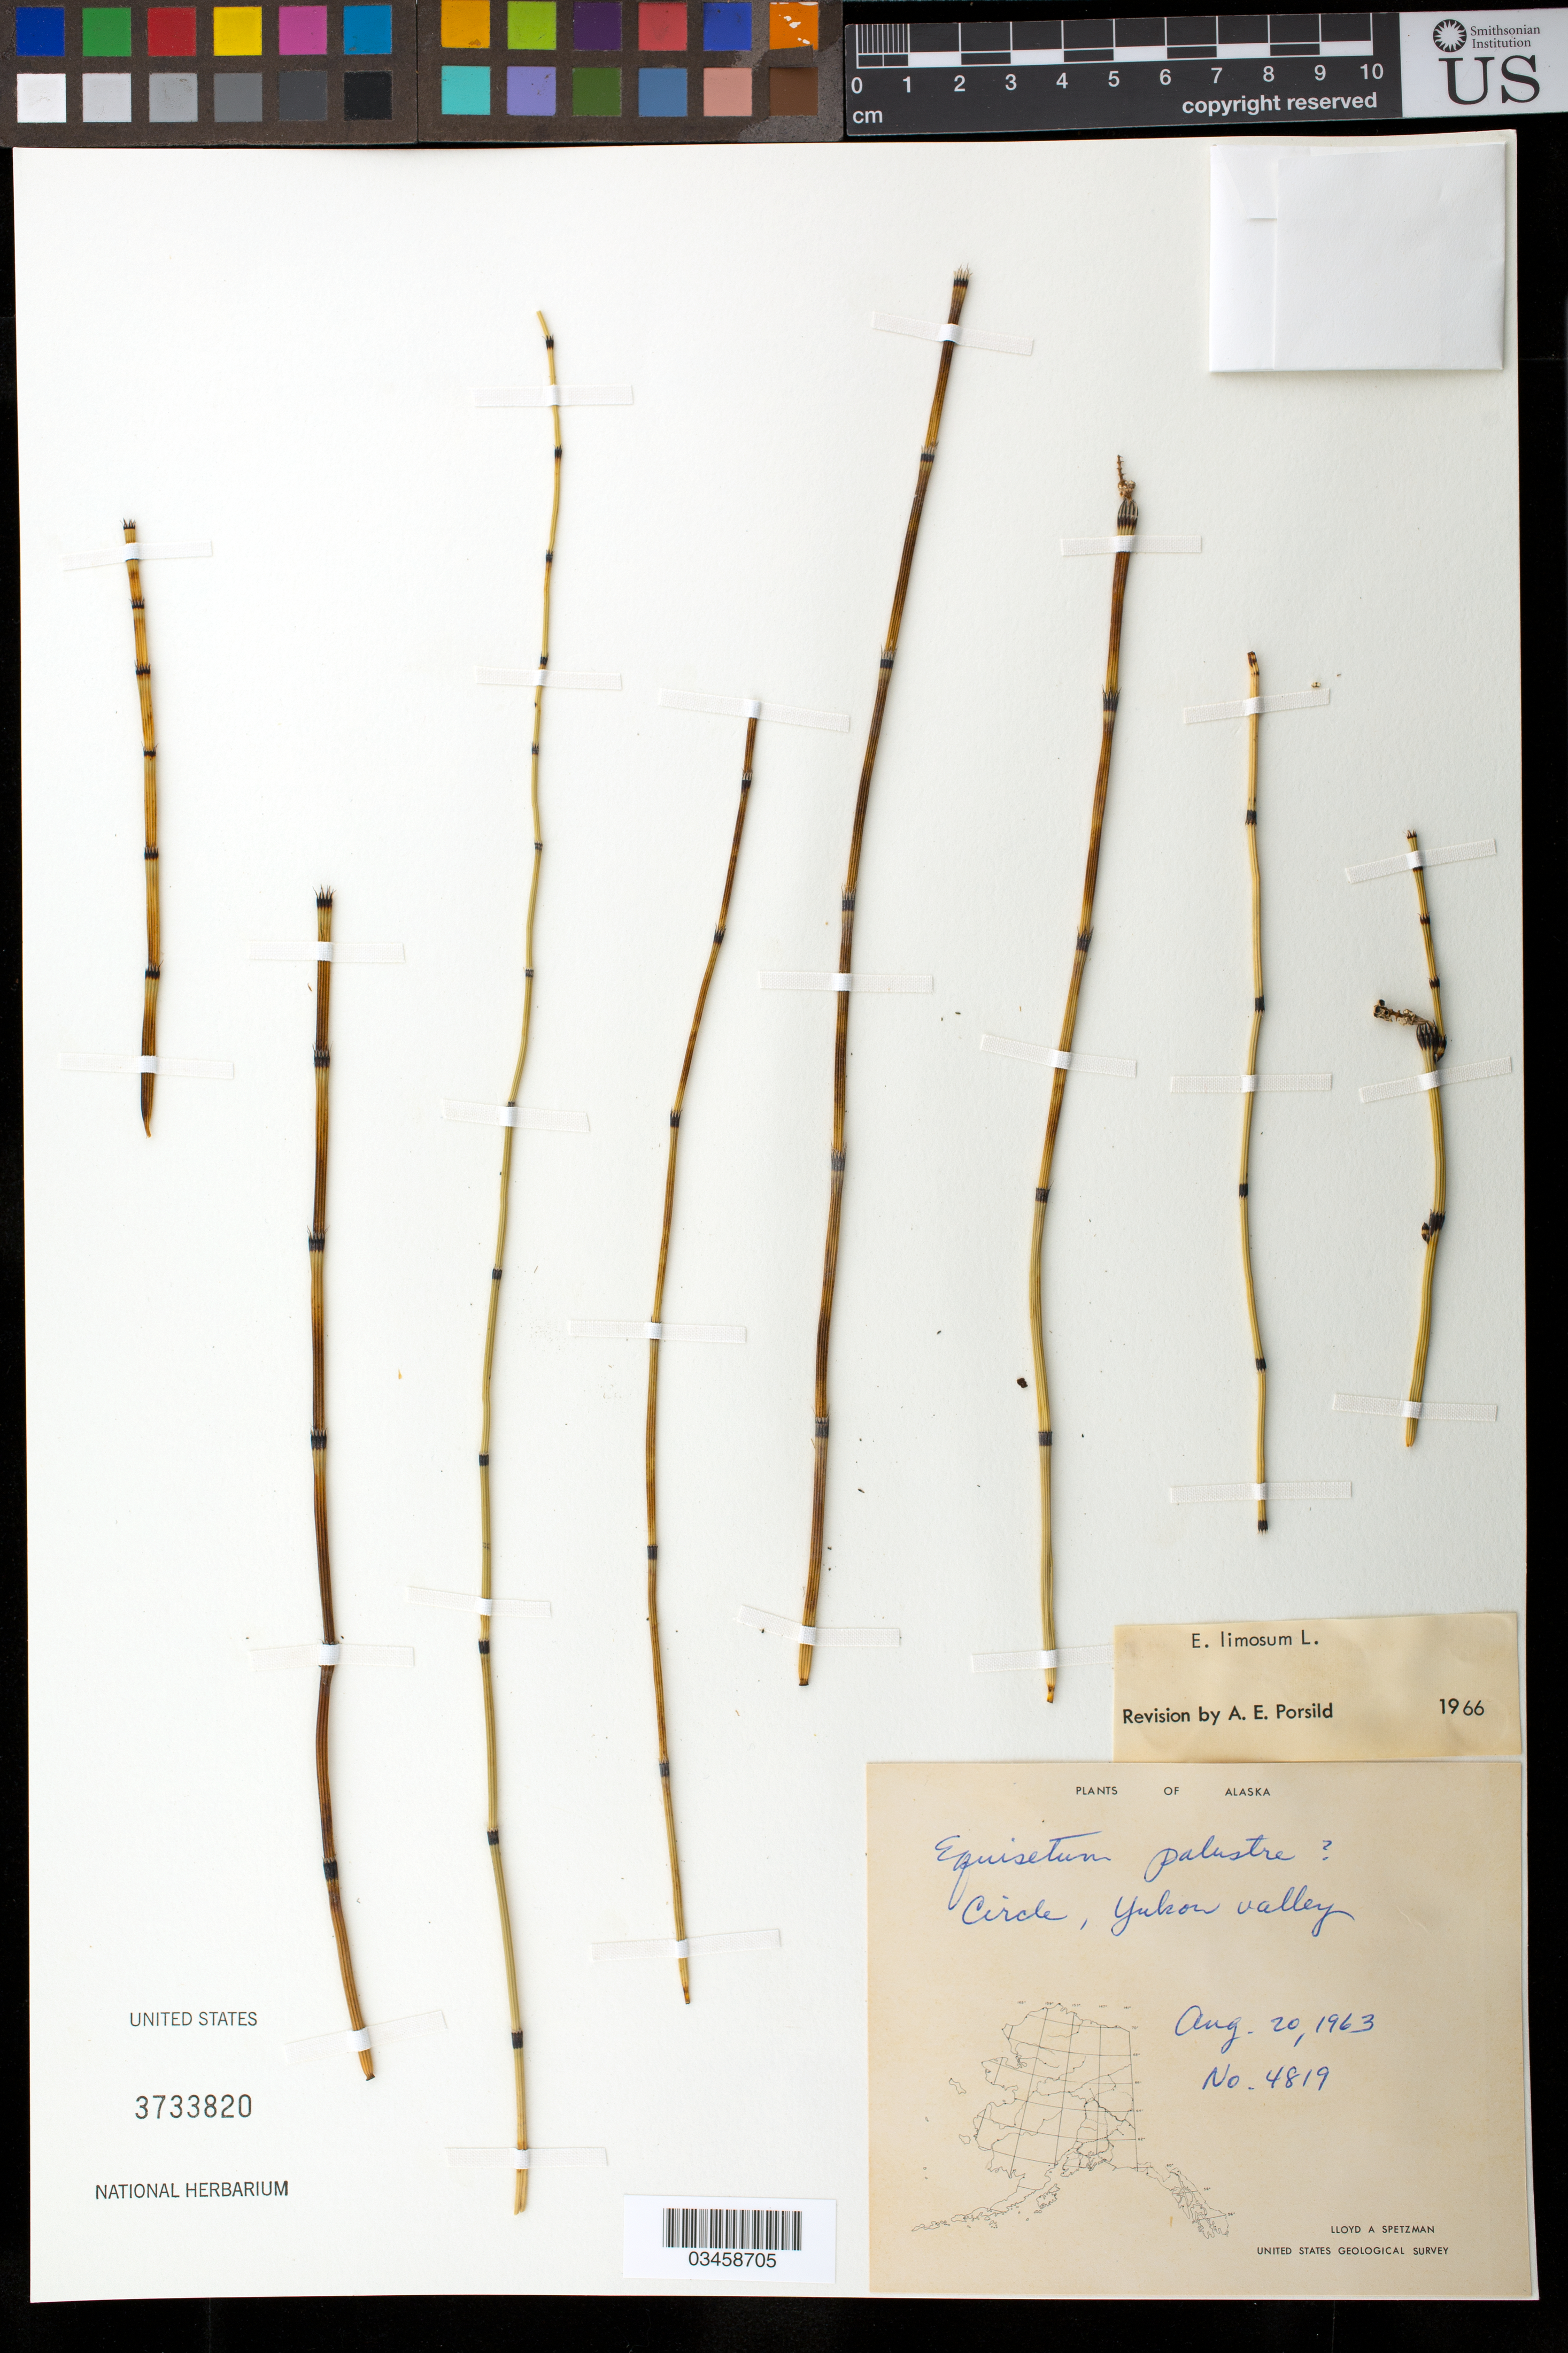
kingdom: Plantae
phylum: Tracheophyta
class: Polypodiopsida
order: Equisetales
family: Equisetaceae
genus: Equisetum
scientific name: Equisetum limosum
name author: L.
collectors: L. Spetzman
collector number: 4819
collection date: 1963-08-20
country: United States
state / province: Alaska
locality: Circle. Yukon Valley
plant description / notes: OR # 231032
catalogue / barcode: US 3733820